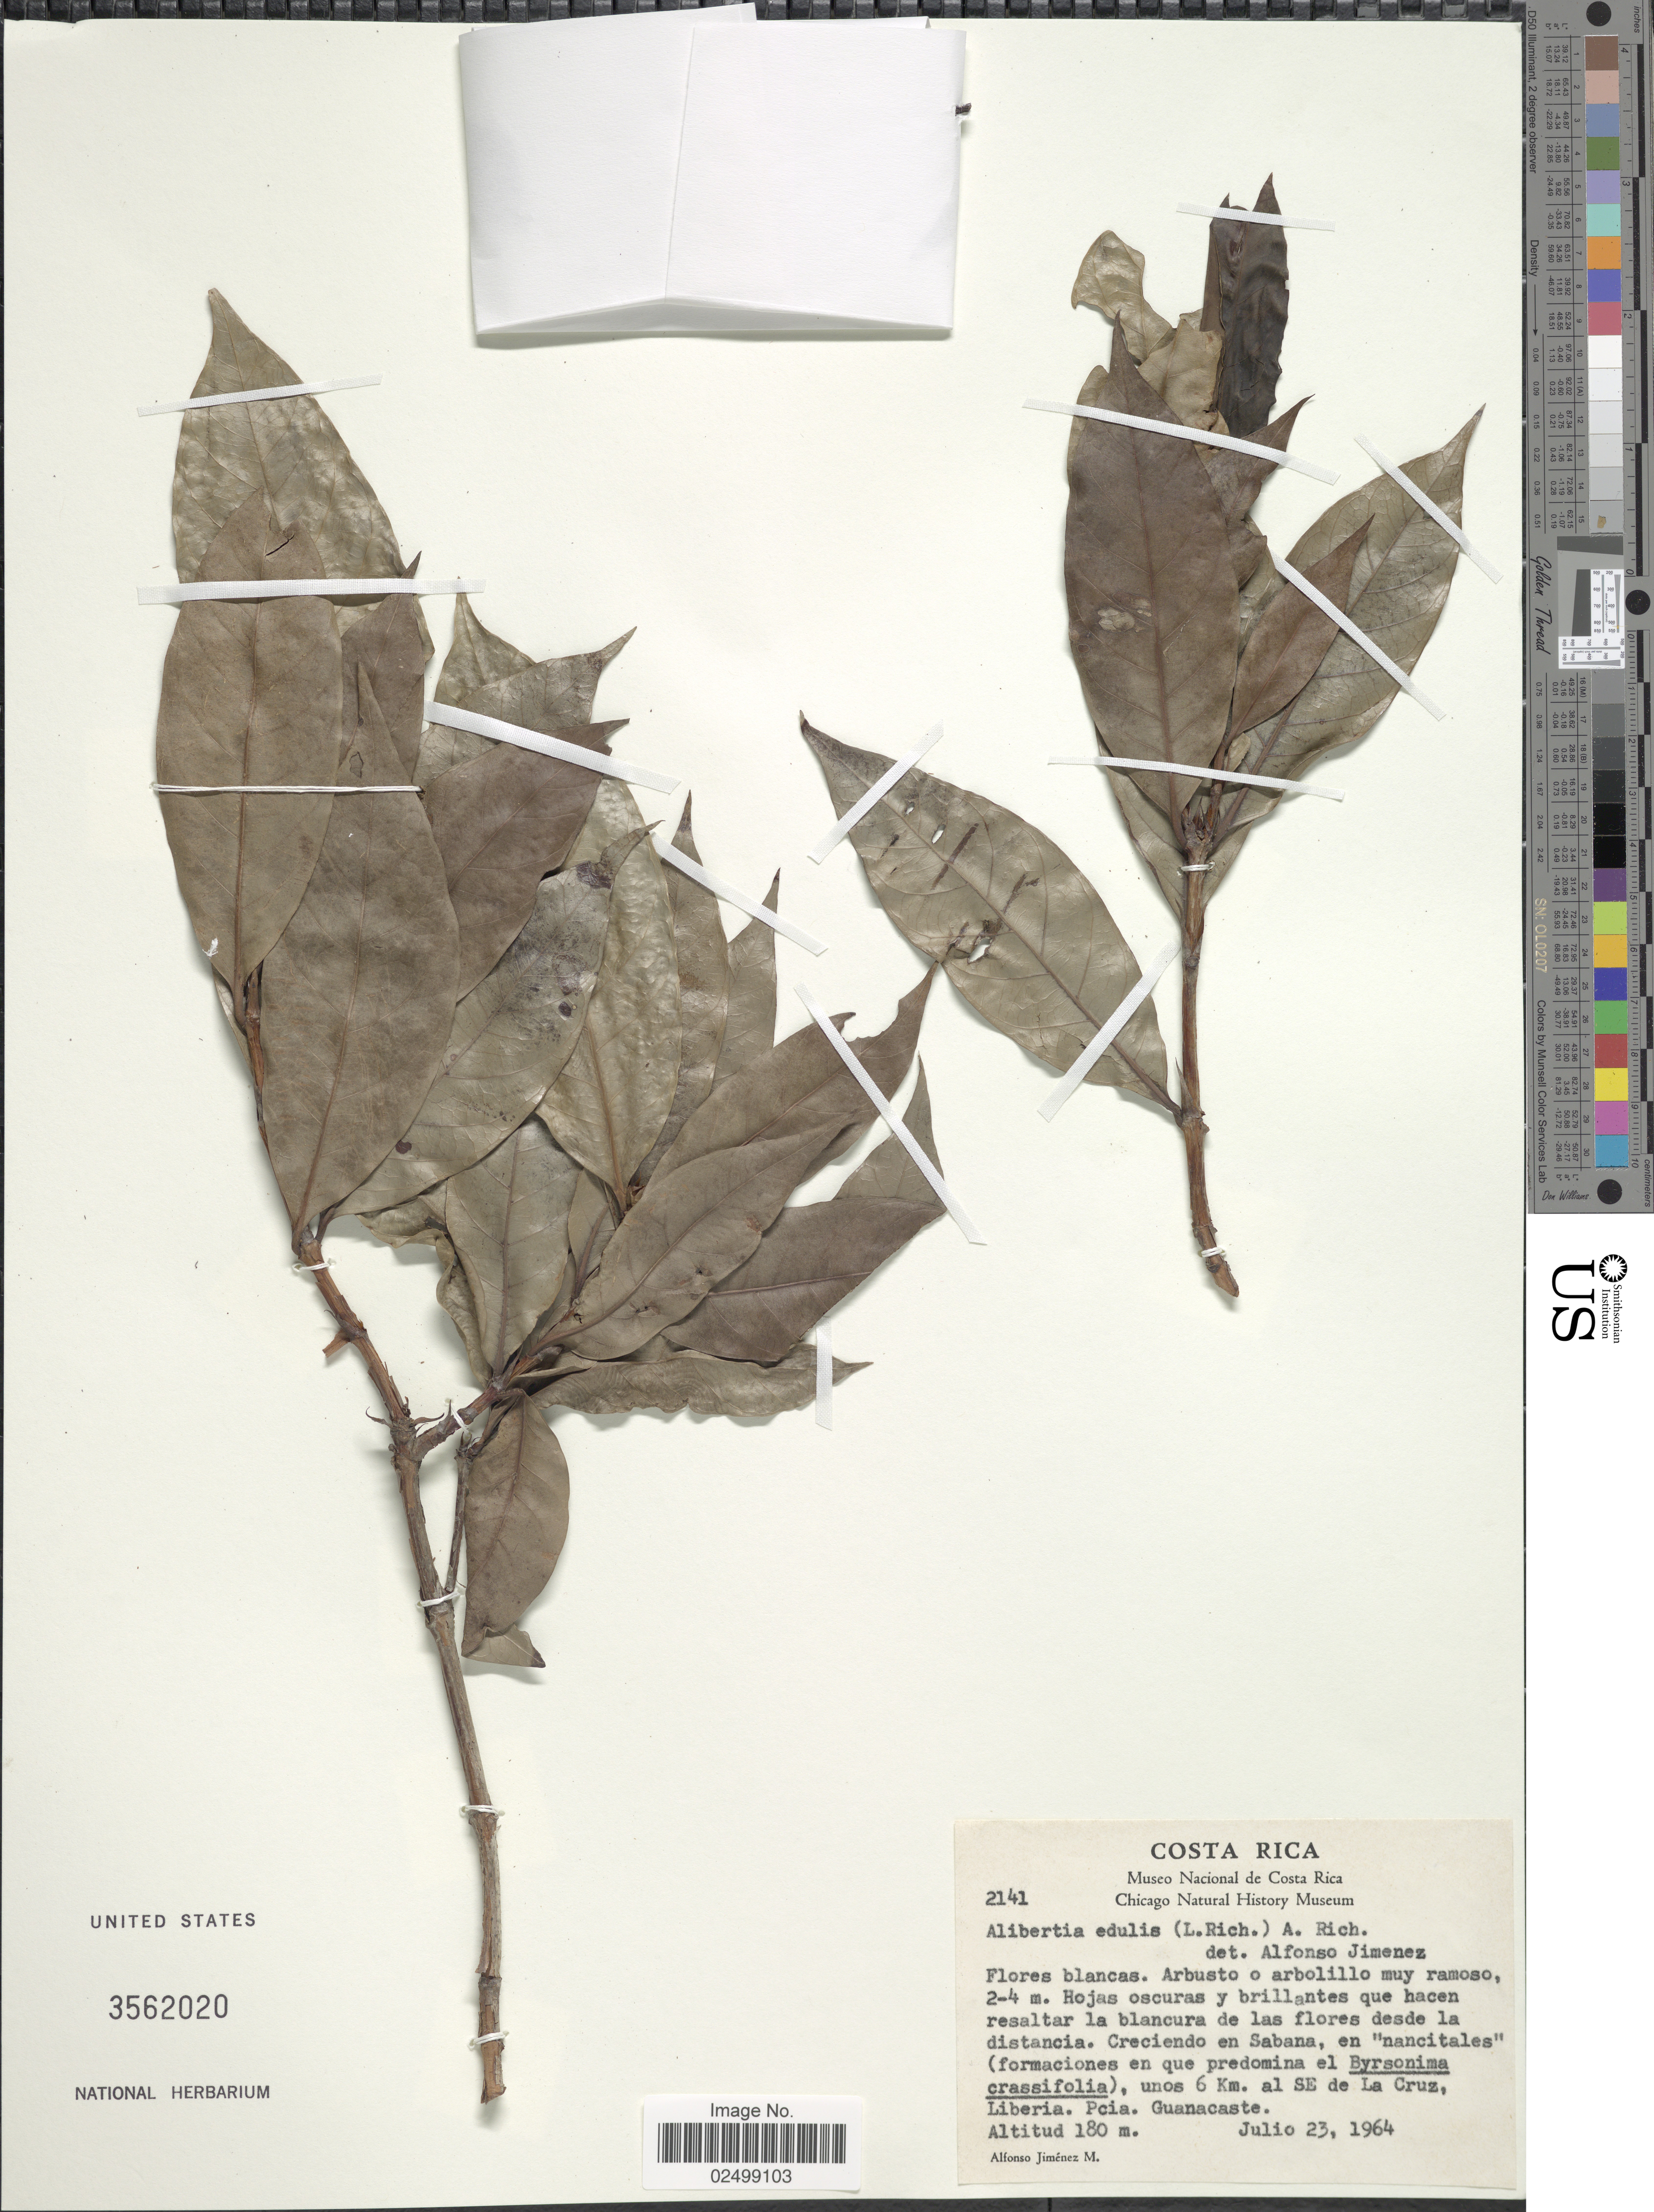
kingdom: Plantae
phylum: Tracheophyta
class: Magnoliopsida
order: Gentianales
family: Rubiaceae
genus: Alibertia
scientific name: Alibertia edulis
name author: (Rich.) A. Rich. ex DC.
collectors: A. Jimenez M.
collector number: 2141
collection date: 1964-07-23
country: Costa Rica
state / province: Guanacaste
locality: Unos 6 Km. al SE de La Cruz, Liberia. Pcia. Guanacaste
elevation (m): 180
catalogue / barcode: US 3562020